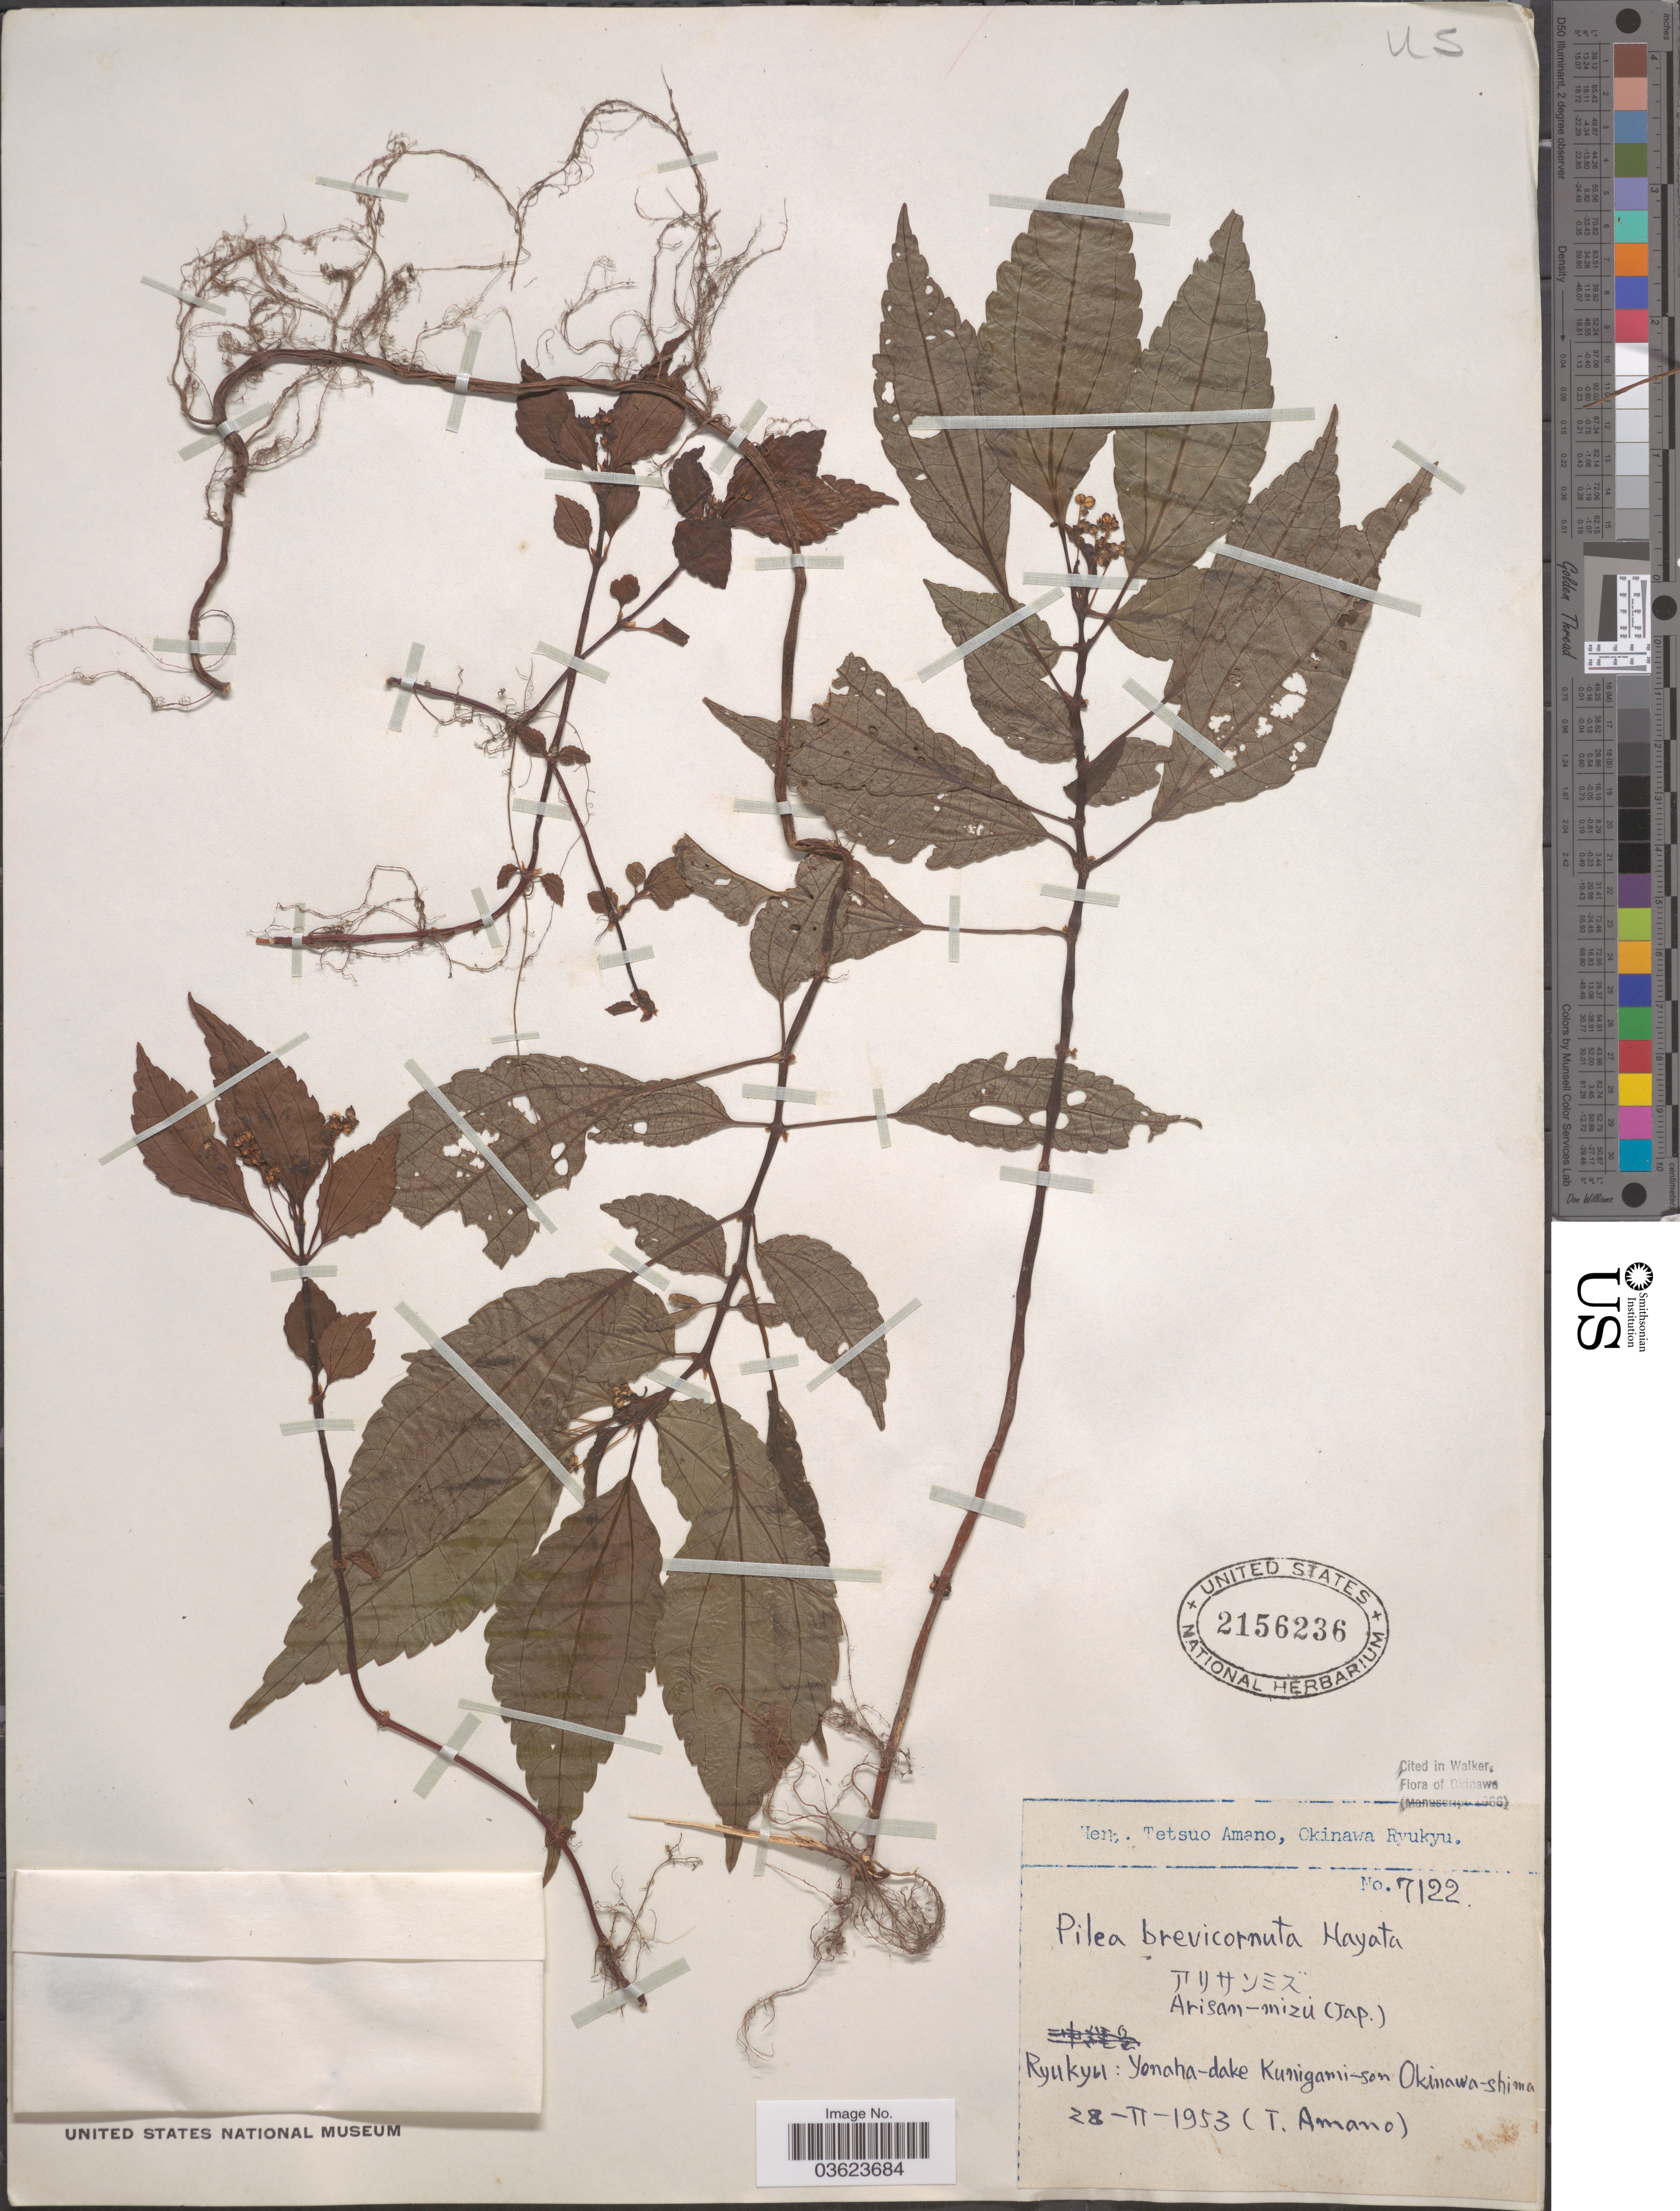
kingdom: Plantae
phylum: Tracheophyta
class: Magnoliopsida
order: Rosales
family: Urticaceae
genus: Pilea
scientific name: Pilea brevicornuta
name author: Hayata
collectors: T. Amano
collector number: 7122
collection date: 1953-02-28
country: Japan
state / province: Okinawa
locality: Ryukyu: Yonaha-dake Kunigami-son Okinawa-shima.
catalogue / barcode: US 2156236